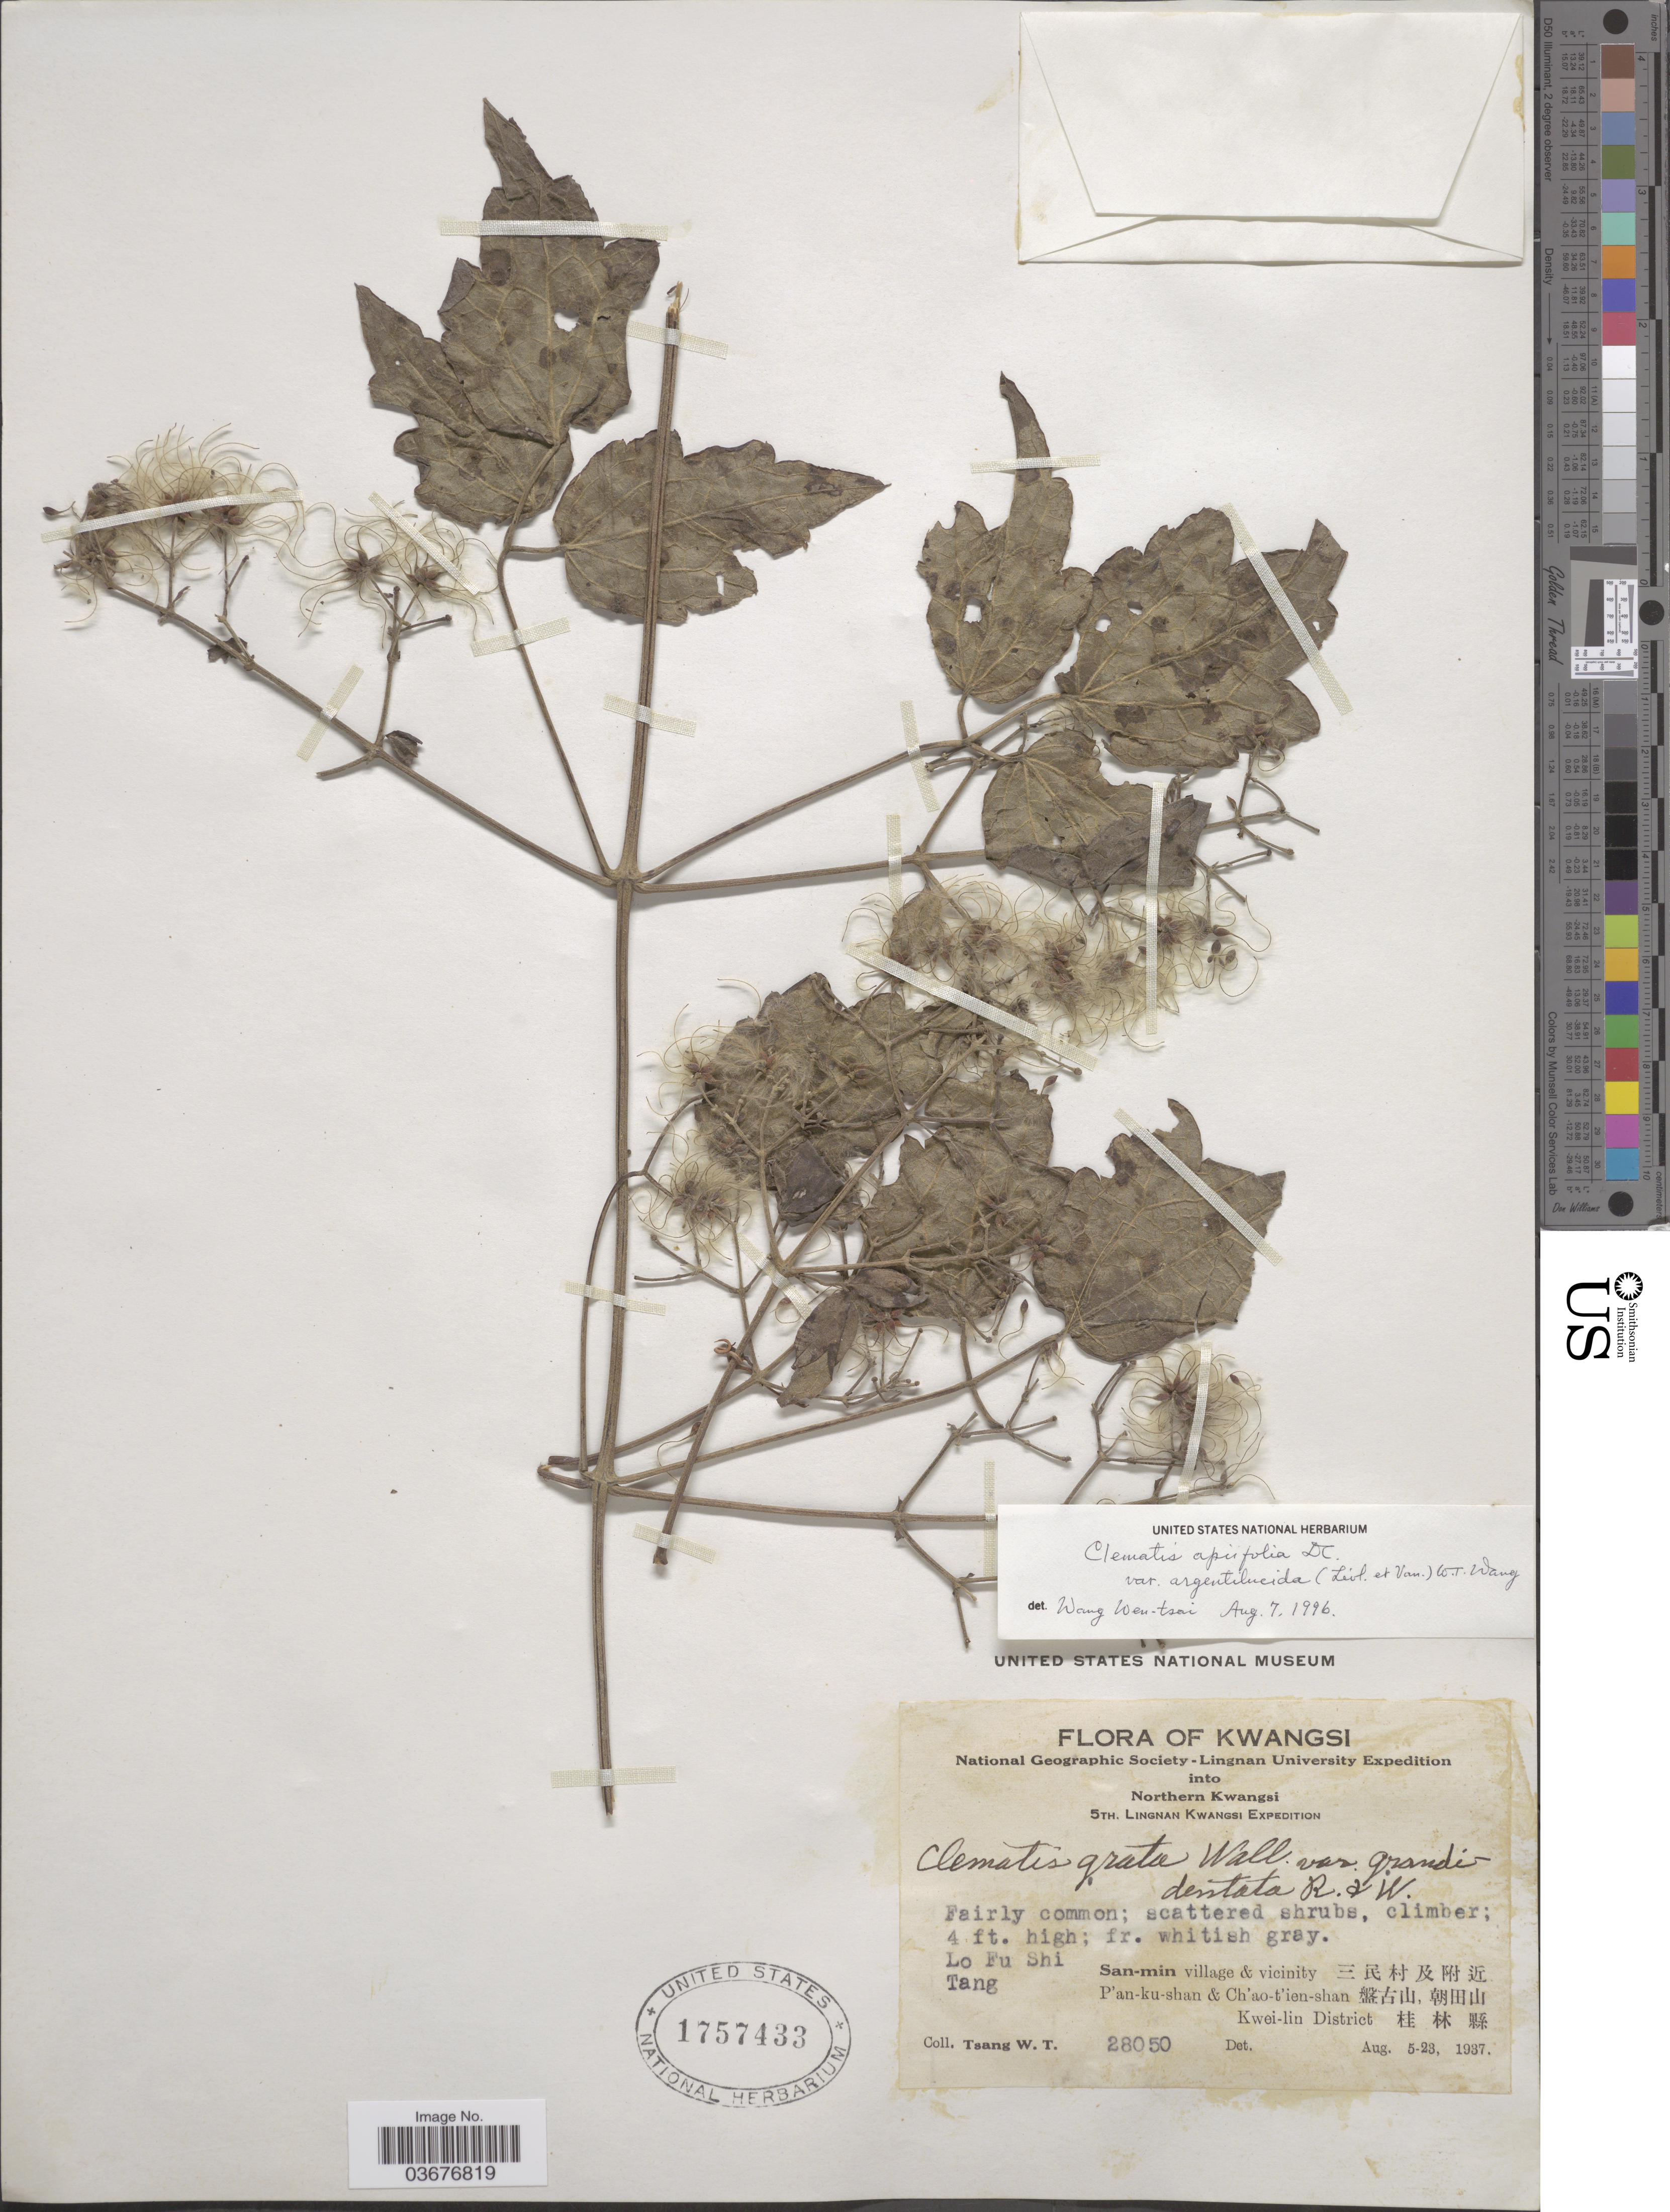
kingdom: Plantae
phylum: Tracheophyta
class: Magnoliopsida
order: Ranunculales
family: Ranunculaceae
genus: Clematis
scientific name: Clematis apiifolia var. argentilucida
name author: (H. Lév. & Vaniot) W.T. Wang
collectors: W. T. Tsang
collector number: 28050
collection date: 1937-08-05/1937-08-23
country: China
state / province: Guangxi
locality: Northern Kwangsi. Lo Fu Shi Tang. San-min village & vicinity X. P'an-ku-shan & Ch'ao-t'ien-shan X. Kwei-lin District X.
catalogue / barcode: US 1757433